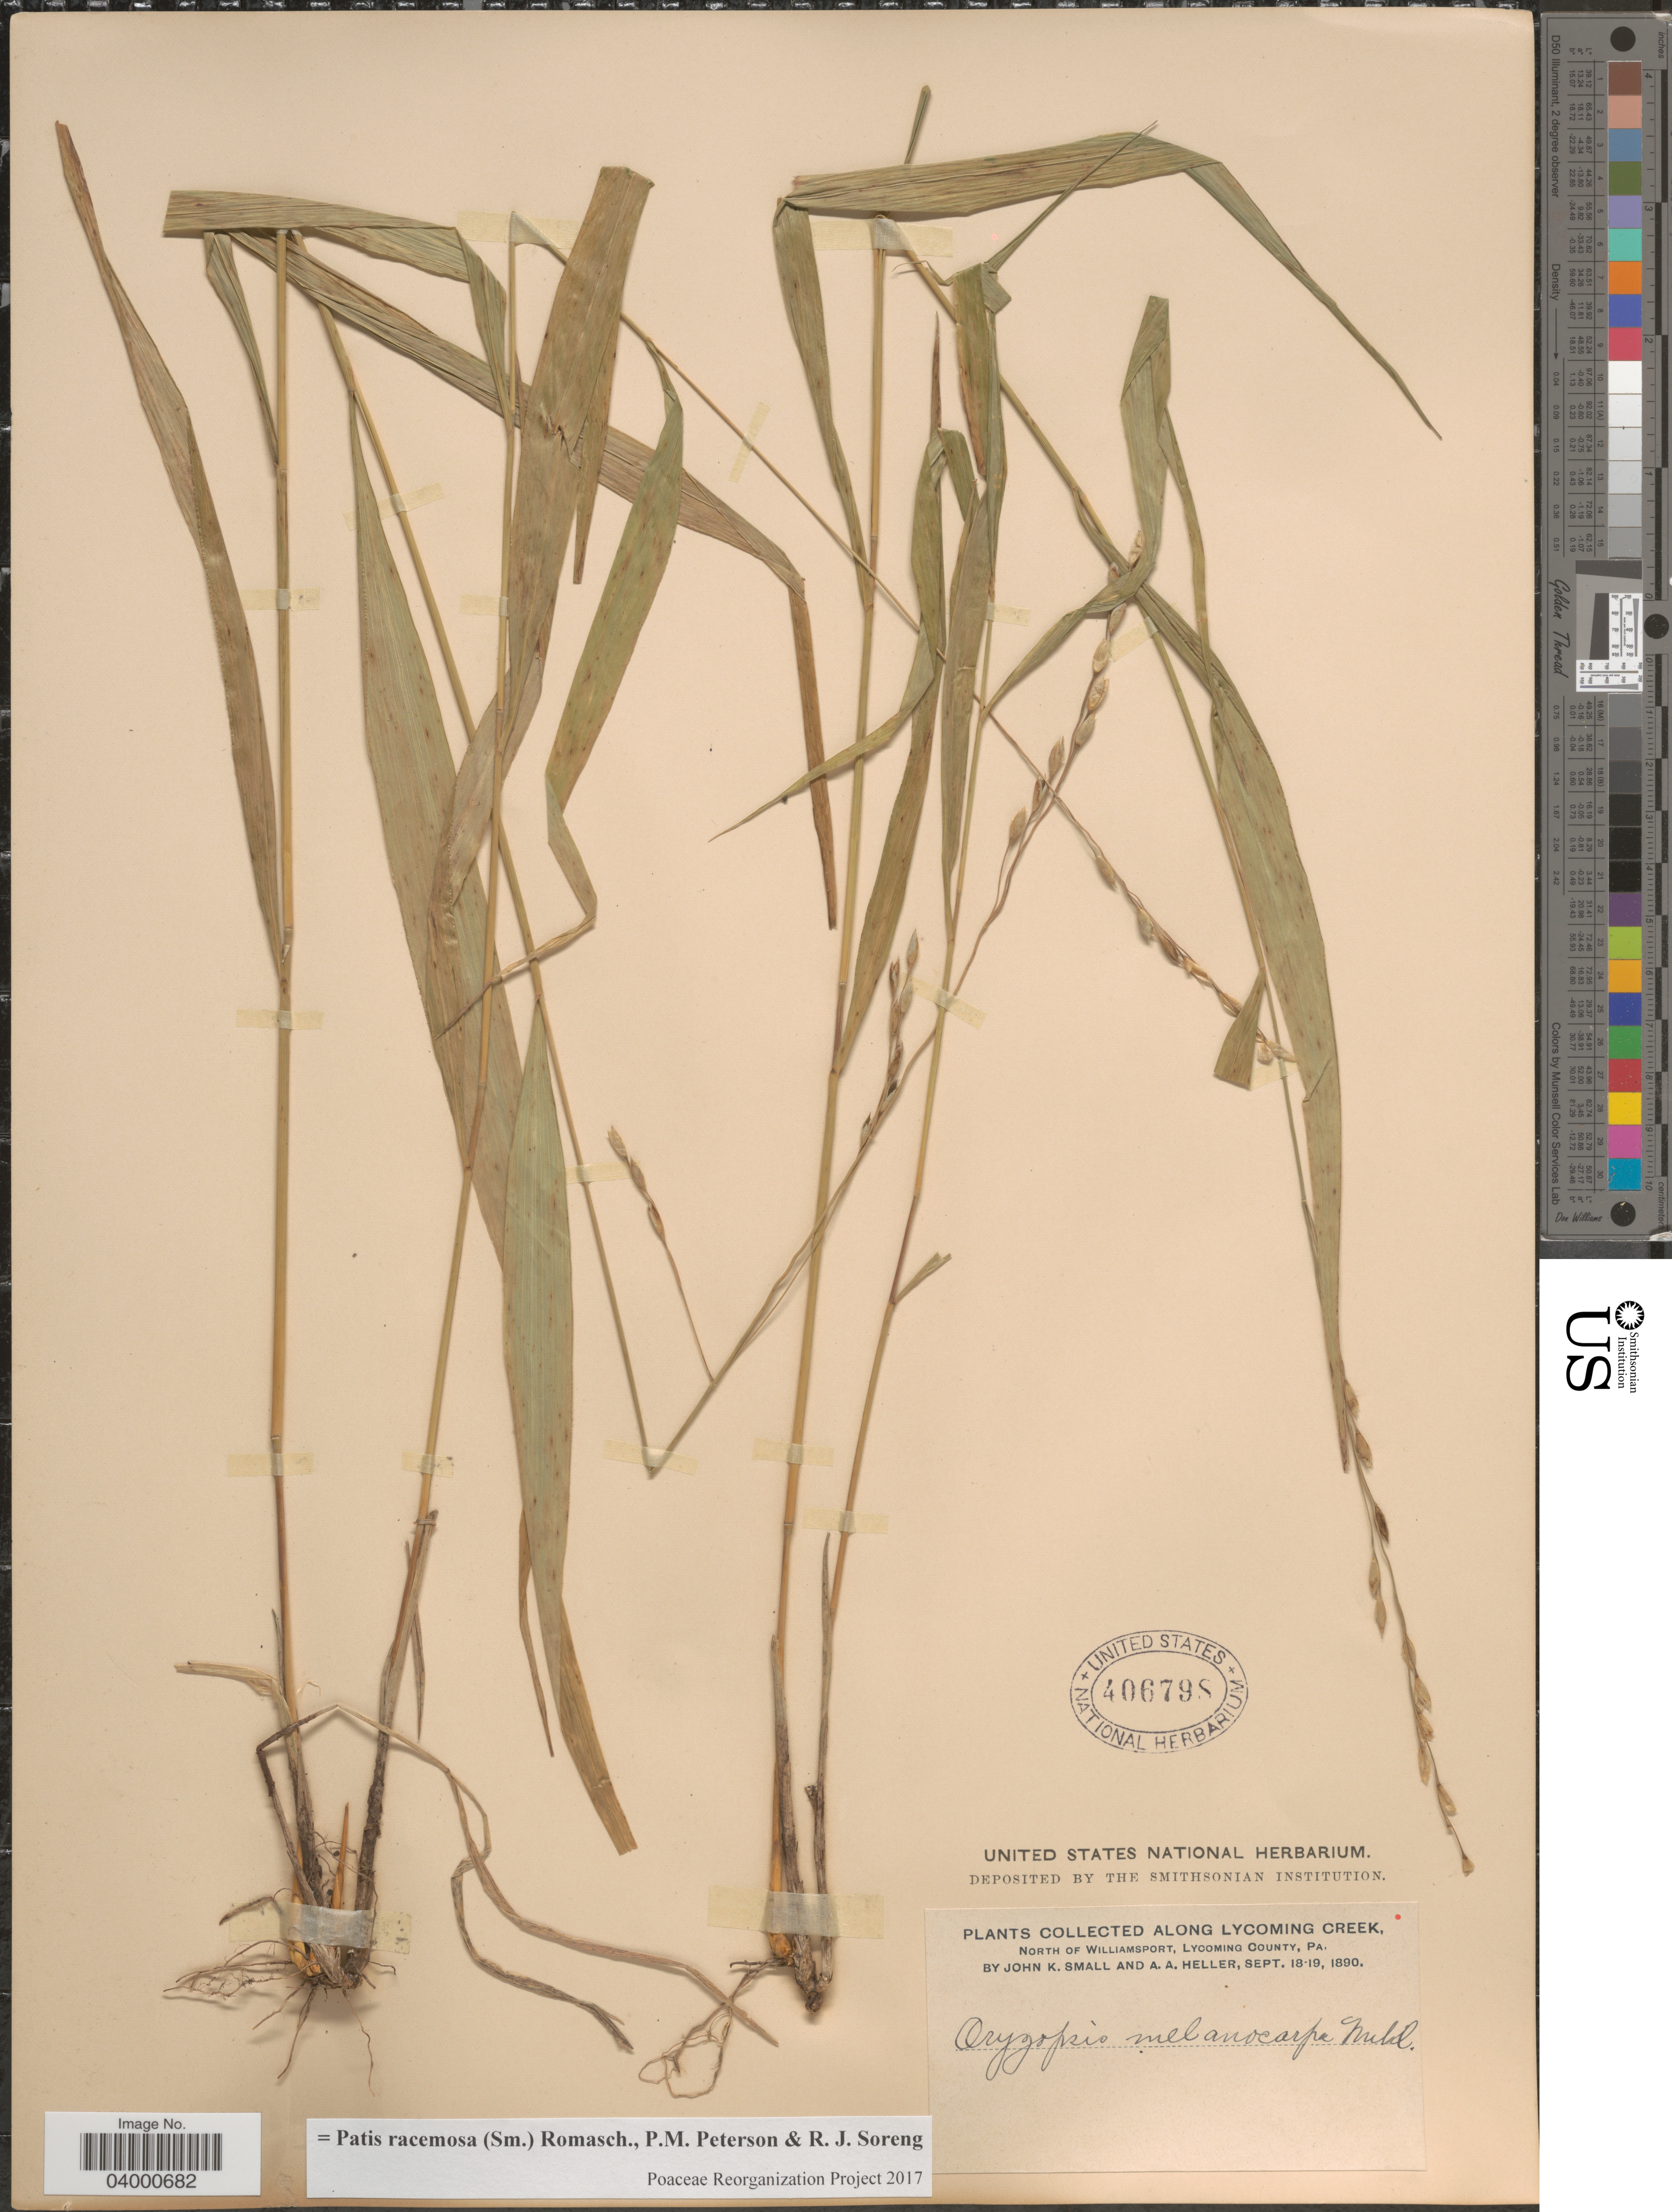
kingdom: Plantae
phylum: Tracheophyta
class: Liliopsida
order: Poales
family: Poaceae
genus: Patis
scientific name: Patis racemosa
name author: (Sm.) Romasch. et al.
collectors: J. K. Small & A. A. Heller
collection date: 1890-09-18/1890-09-19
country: United States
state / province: Pennsylvania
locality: Along Lycoming Creek, North of Williamsport, Lycoming County.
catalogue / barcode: US 406798